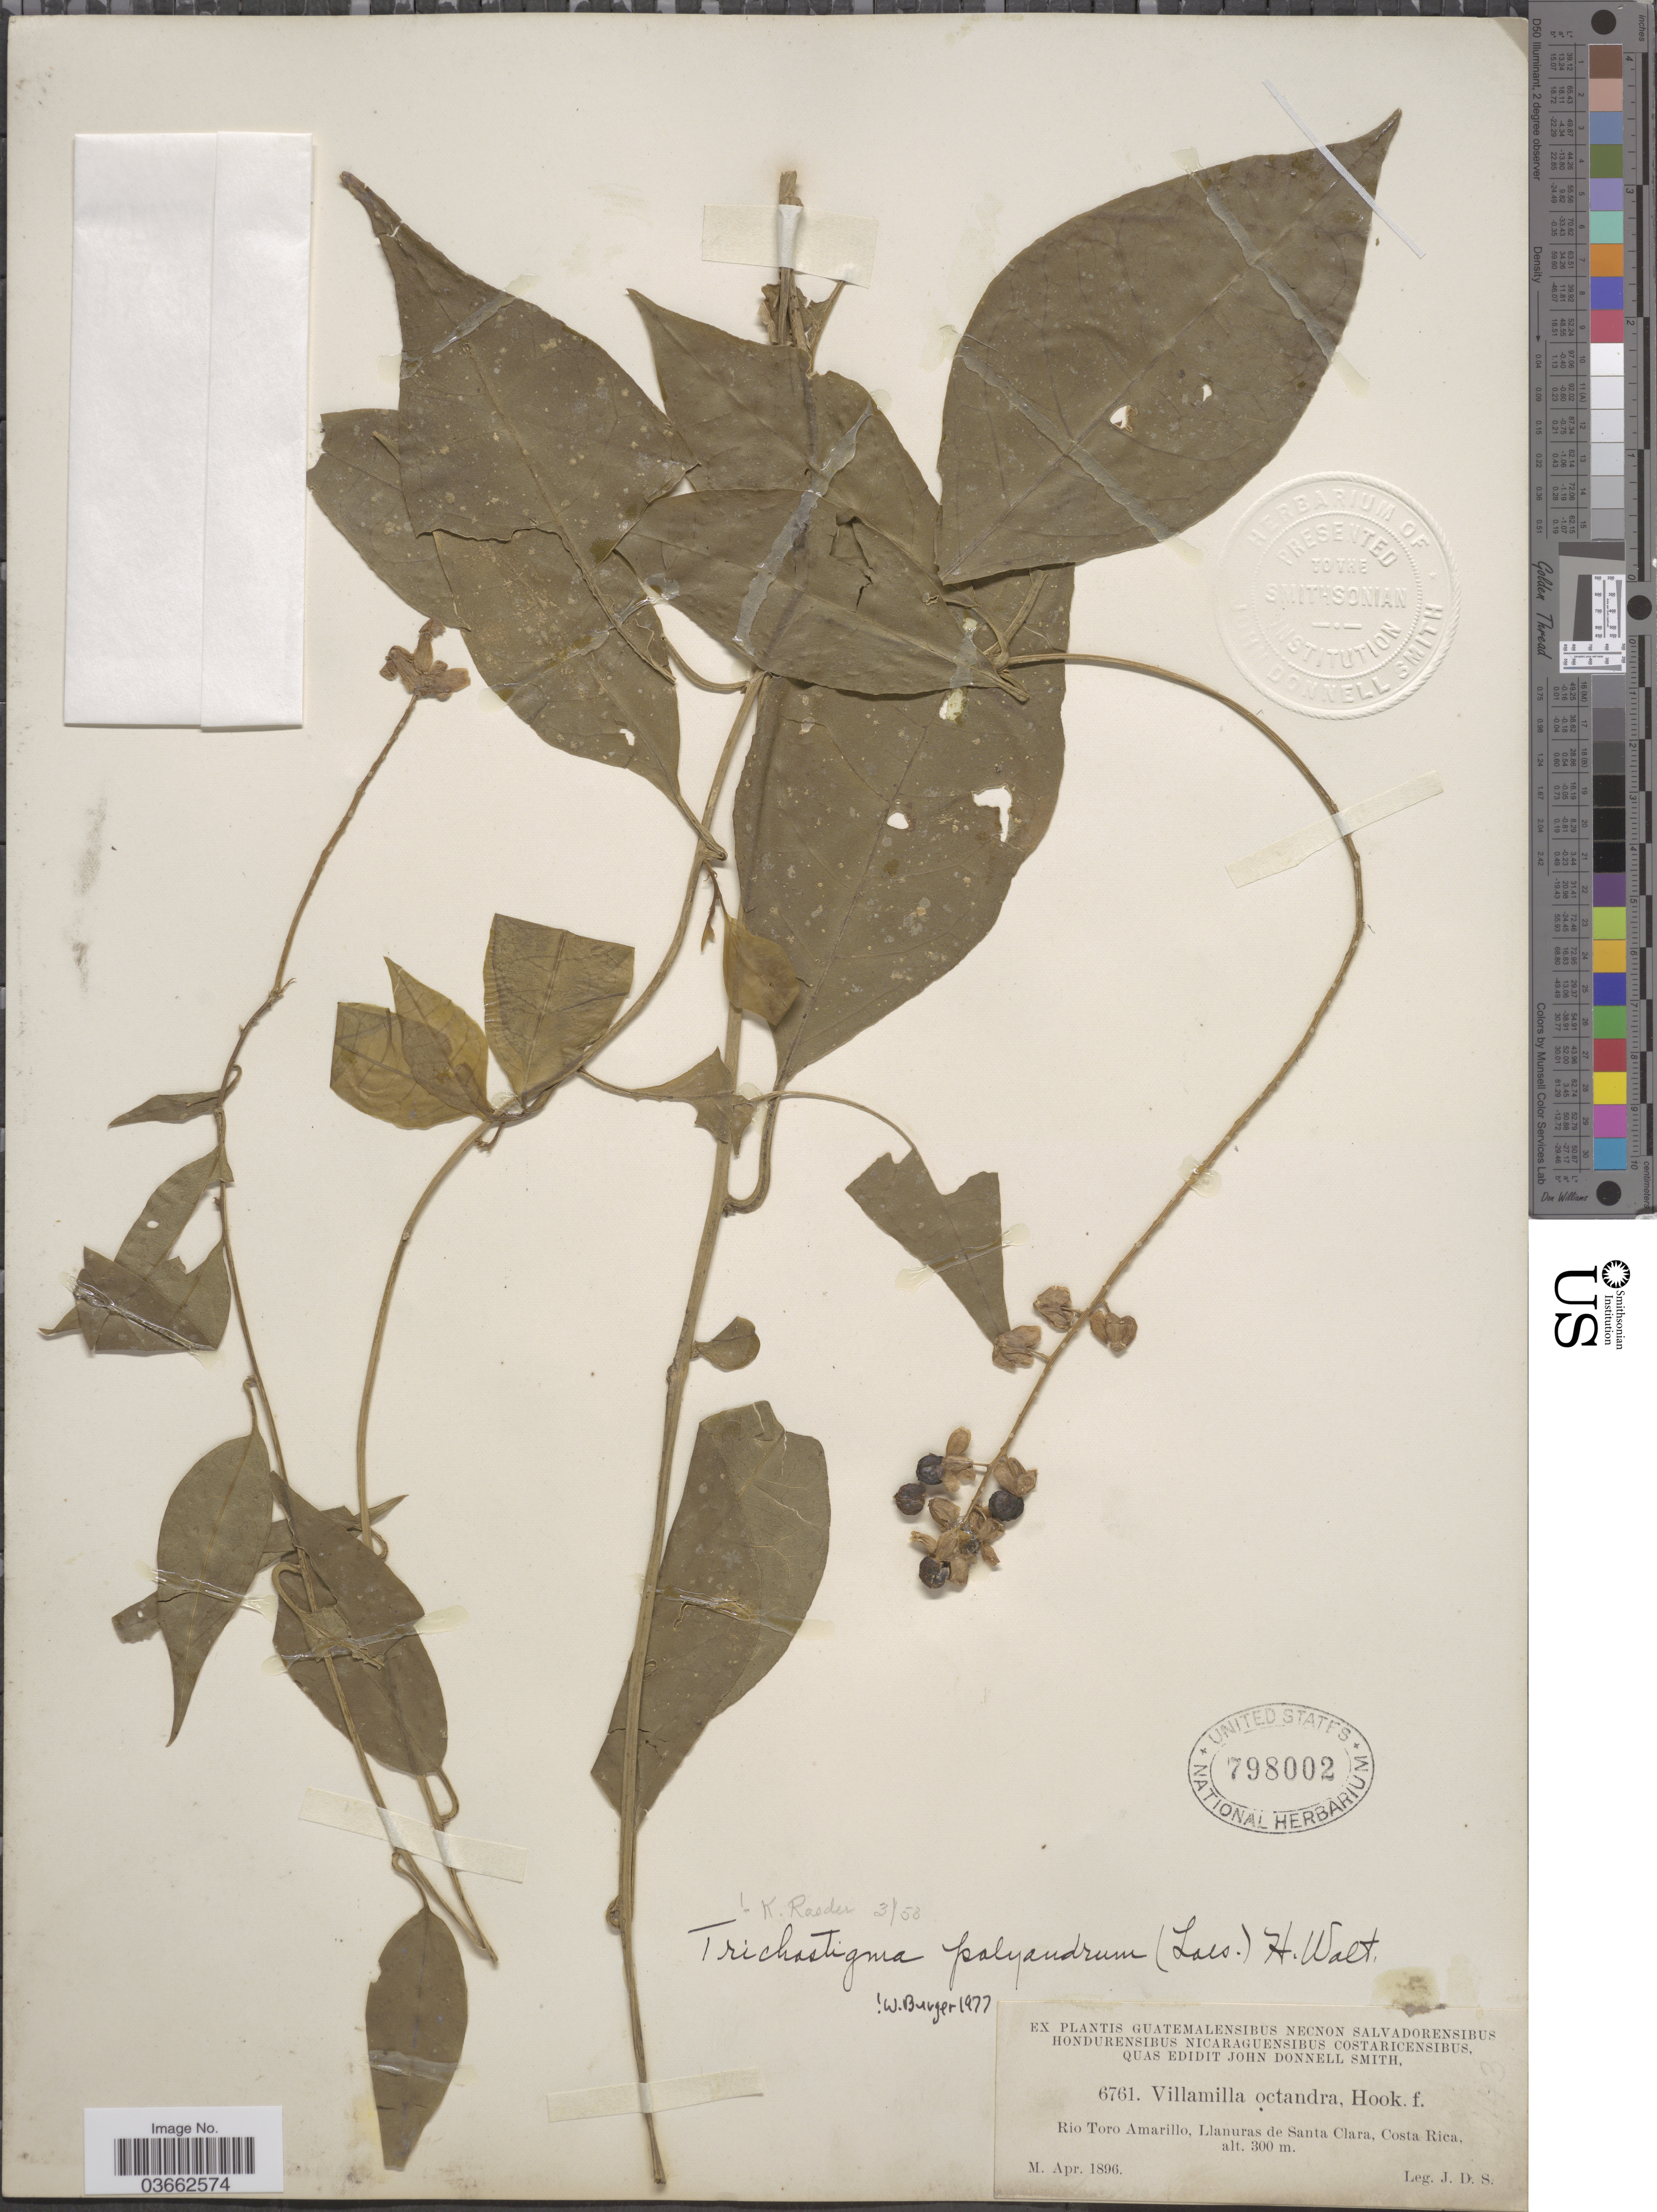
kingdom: Plantae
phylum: Tracheophyta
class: Magnoliopsida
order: Caryophyllales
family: Phytolaccaceae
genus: Trichostigma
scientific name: Trichostigma polyandrum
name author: (Loes.) H. Walter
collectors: J. Donnell Smith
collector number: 6761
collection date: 1896-04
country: Costa Rica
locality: Rio Toro Amarillo, Llanuras de Santa Clara.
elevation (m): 300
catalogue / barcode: US 798002